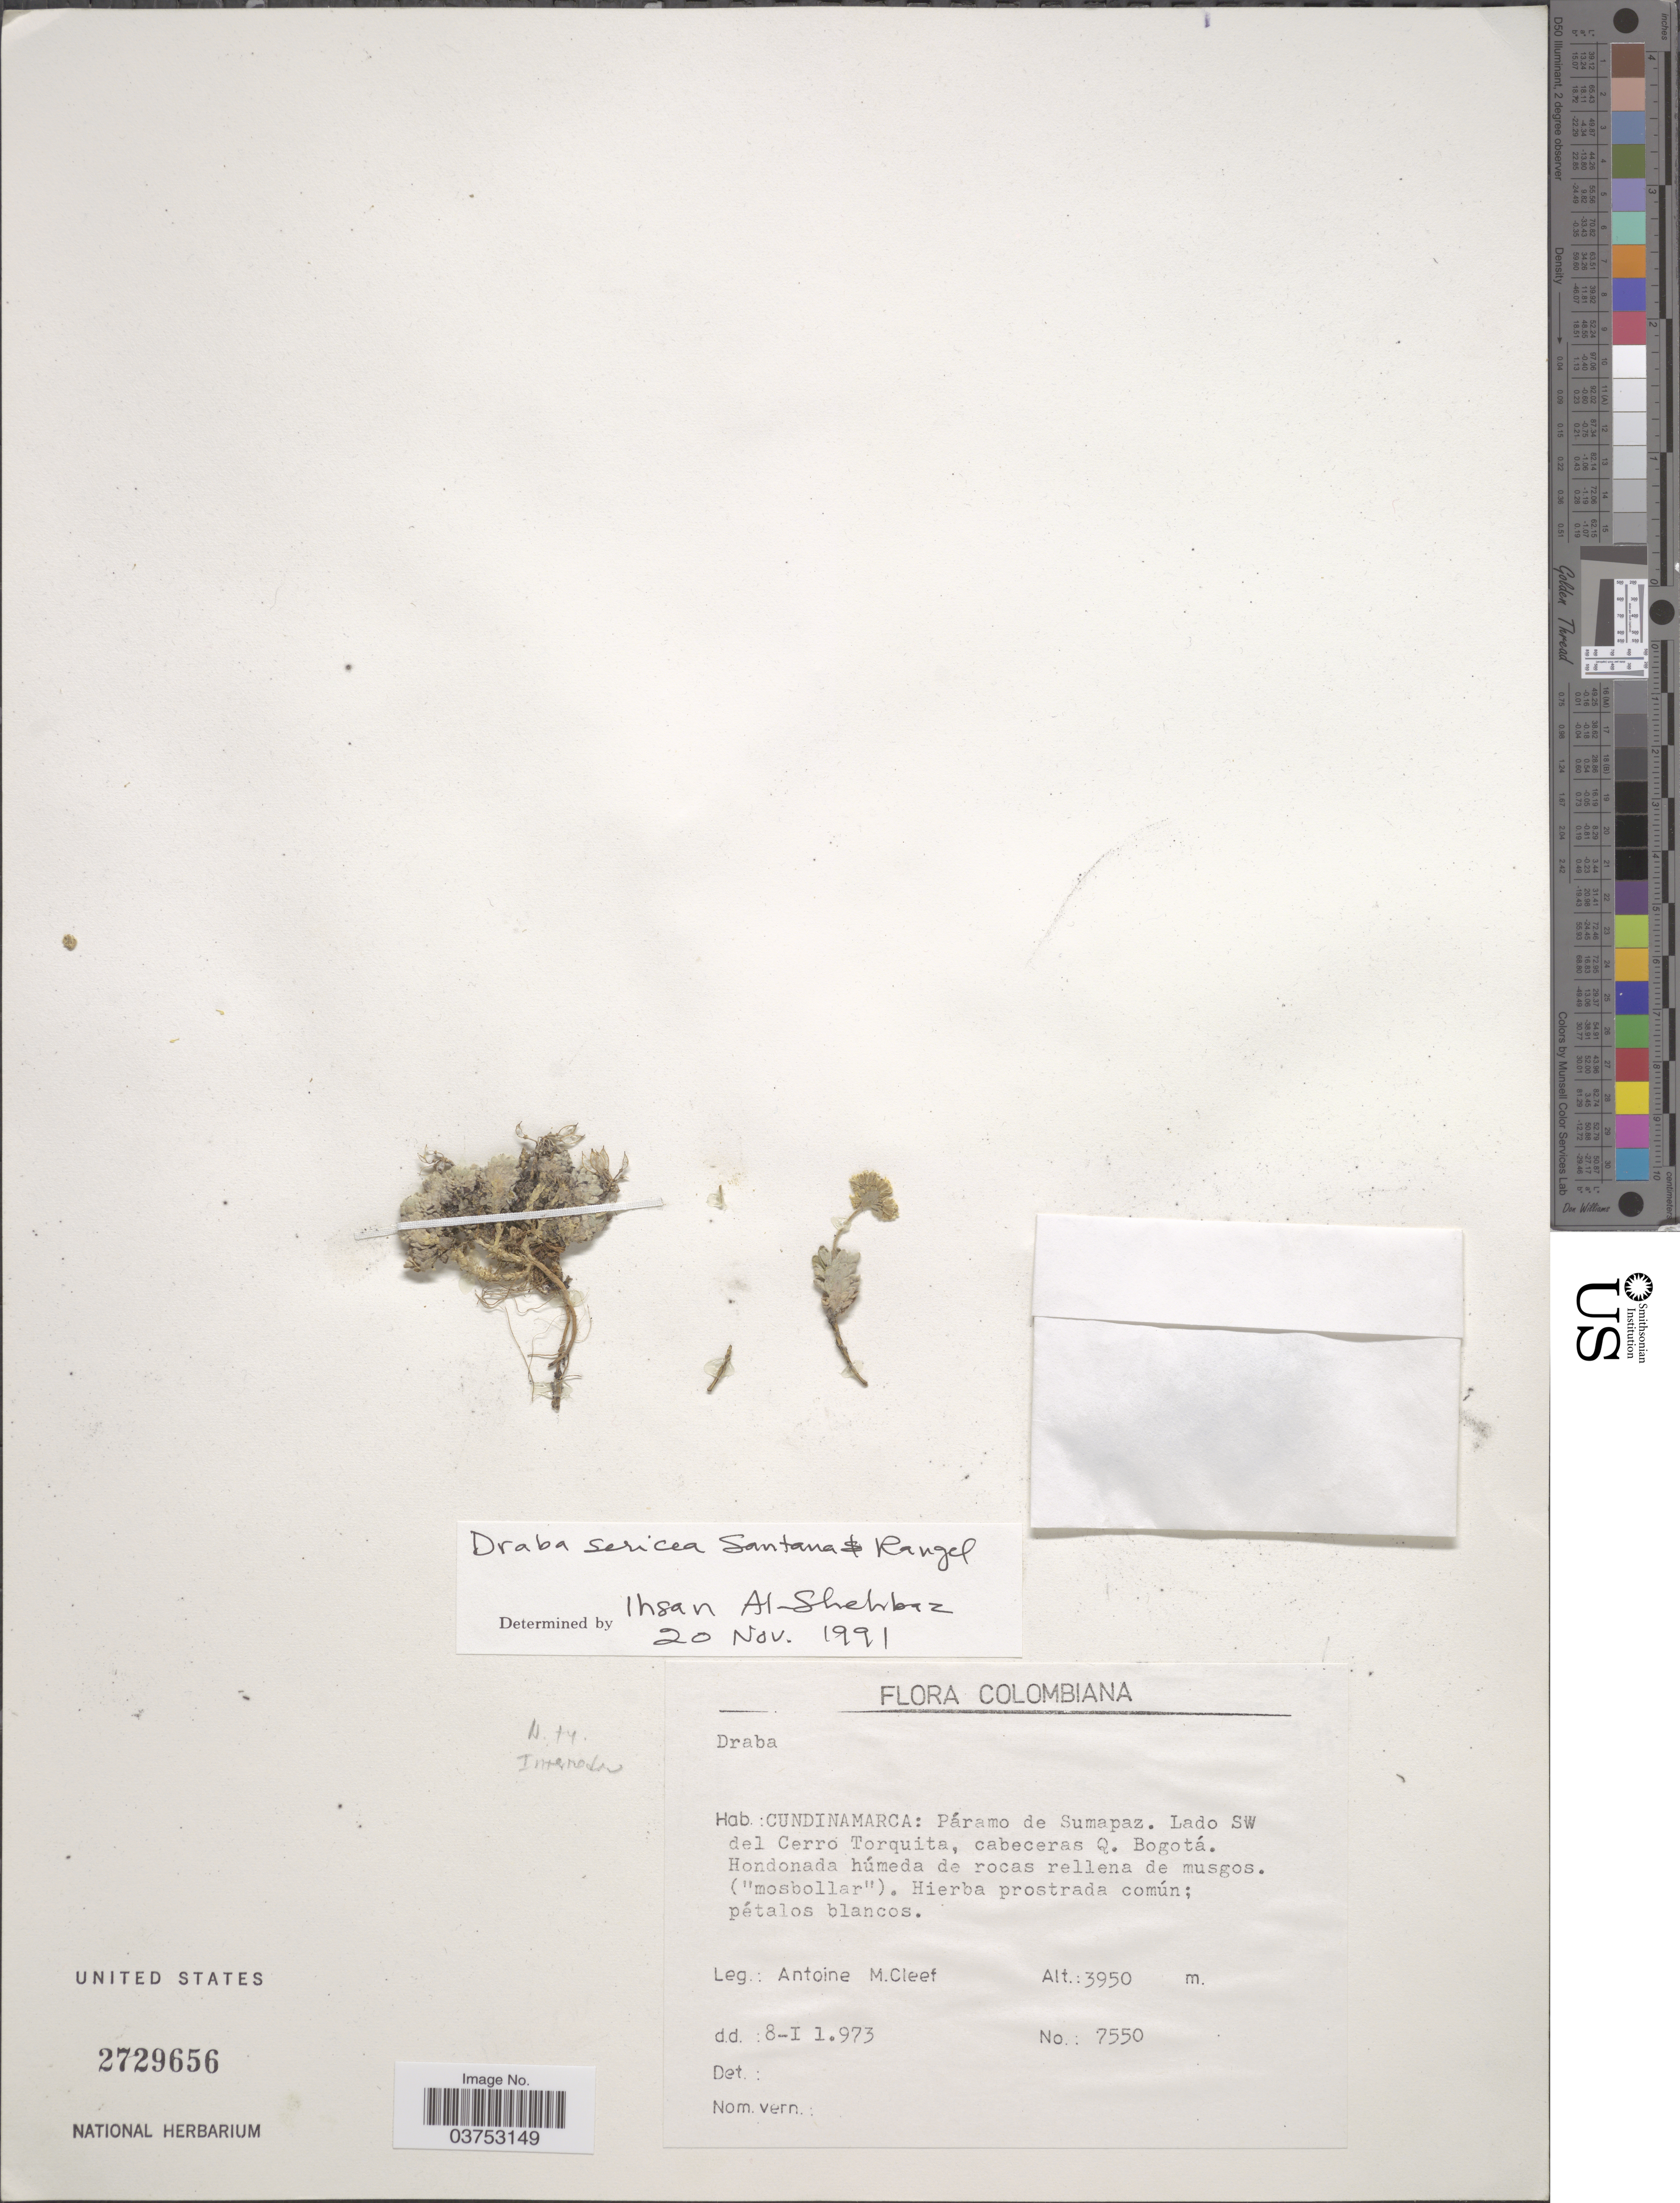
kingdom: Plantae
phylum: Tracheophyta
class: Magnoliopsida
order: Brassicales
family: Brassicaceae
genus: Draba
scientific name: Draba sericea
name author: Santana & J.O. Rangel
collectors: A. M. Cleef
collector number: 7550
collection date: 1973-01-08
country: Colombia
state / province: Cundinamarca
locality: Páramo de Sumapaz. Lado SW del Cerro Torquita, cabeceras Q. Bogotá.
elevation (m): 3950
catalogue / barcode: US 2729656